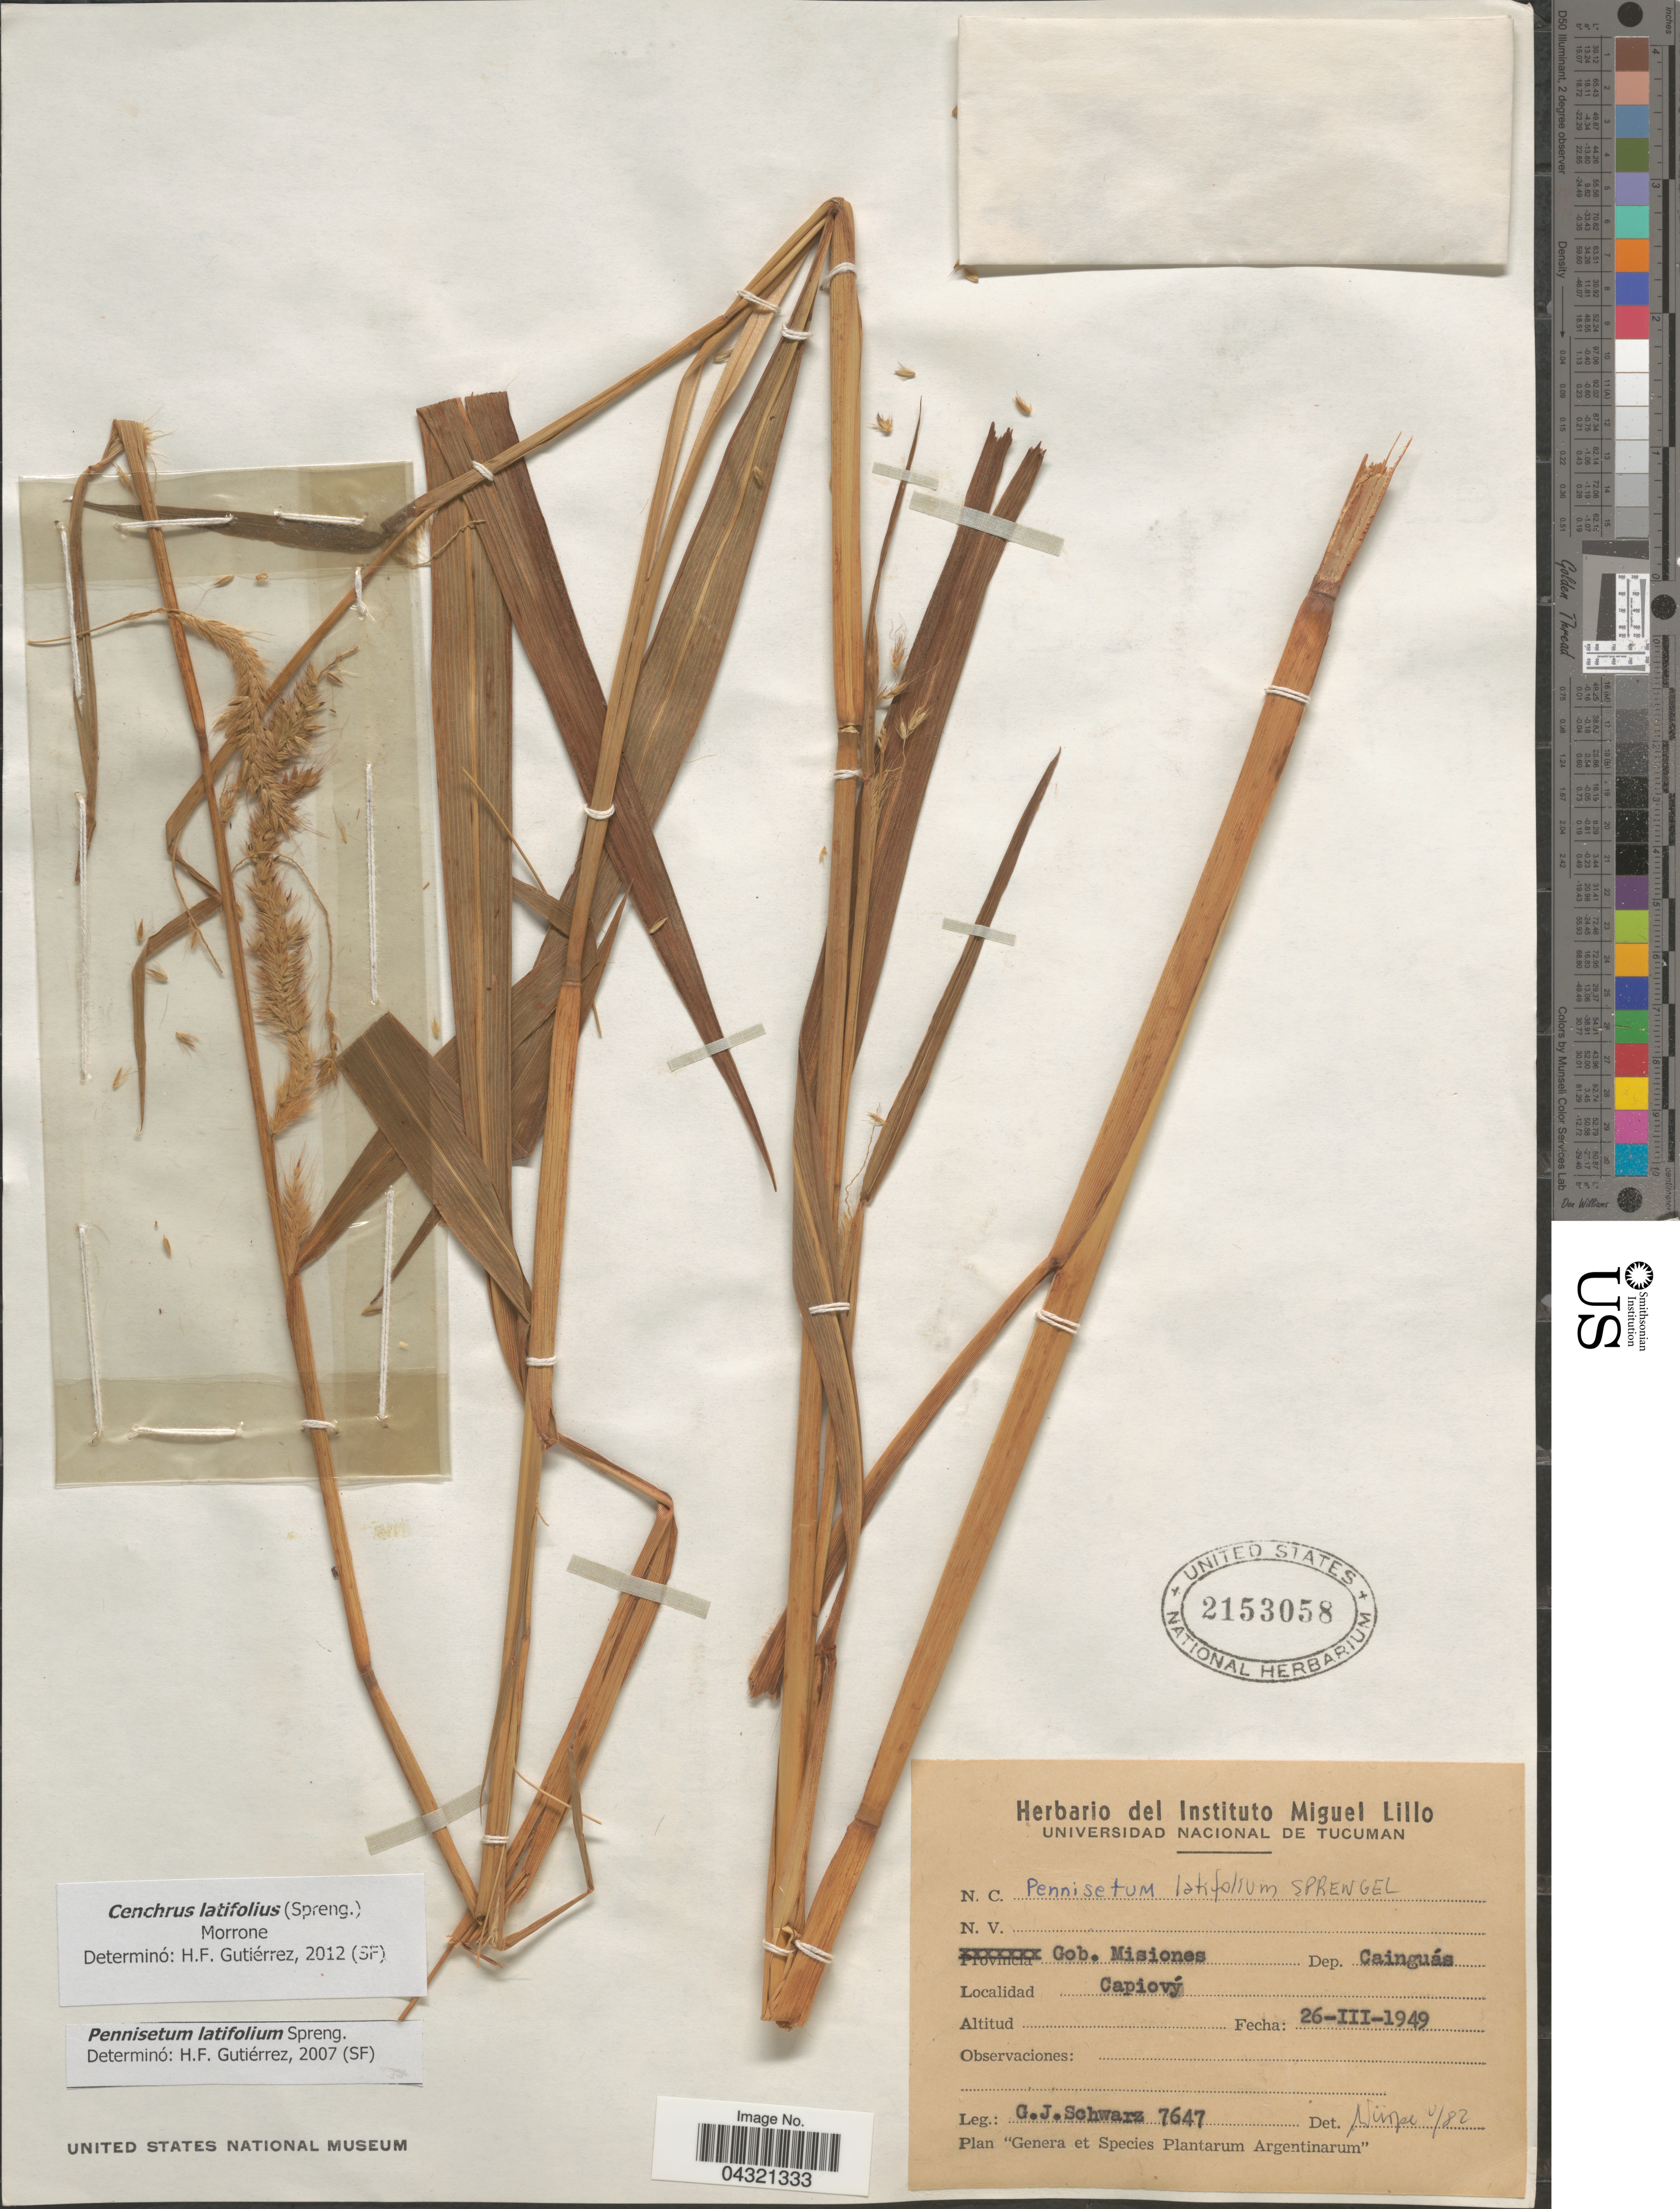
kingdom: Plantae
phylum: Tracheophyta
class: Liliopsida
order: Poales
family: Poaceae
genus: Cenchrus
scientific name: Cenchrus latifolius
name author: (Spreng.) Morrone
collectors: G. J. Schwarz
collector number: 7647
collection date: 1949-03-26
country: Argentina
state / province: Misiones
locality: Gob. Misiones. Dep. Cainguás. Capiový.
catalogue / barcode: US 2153058